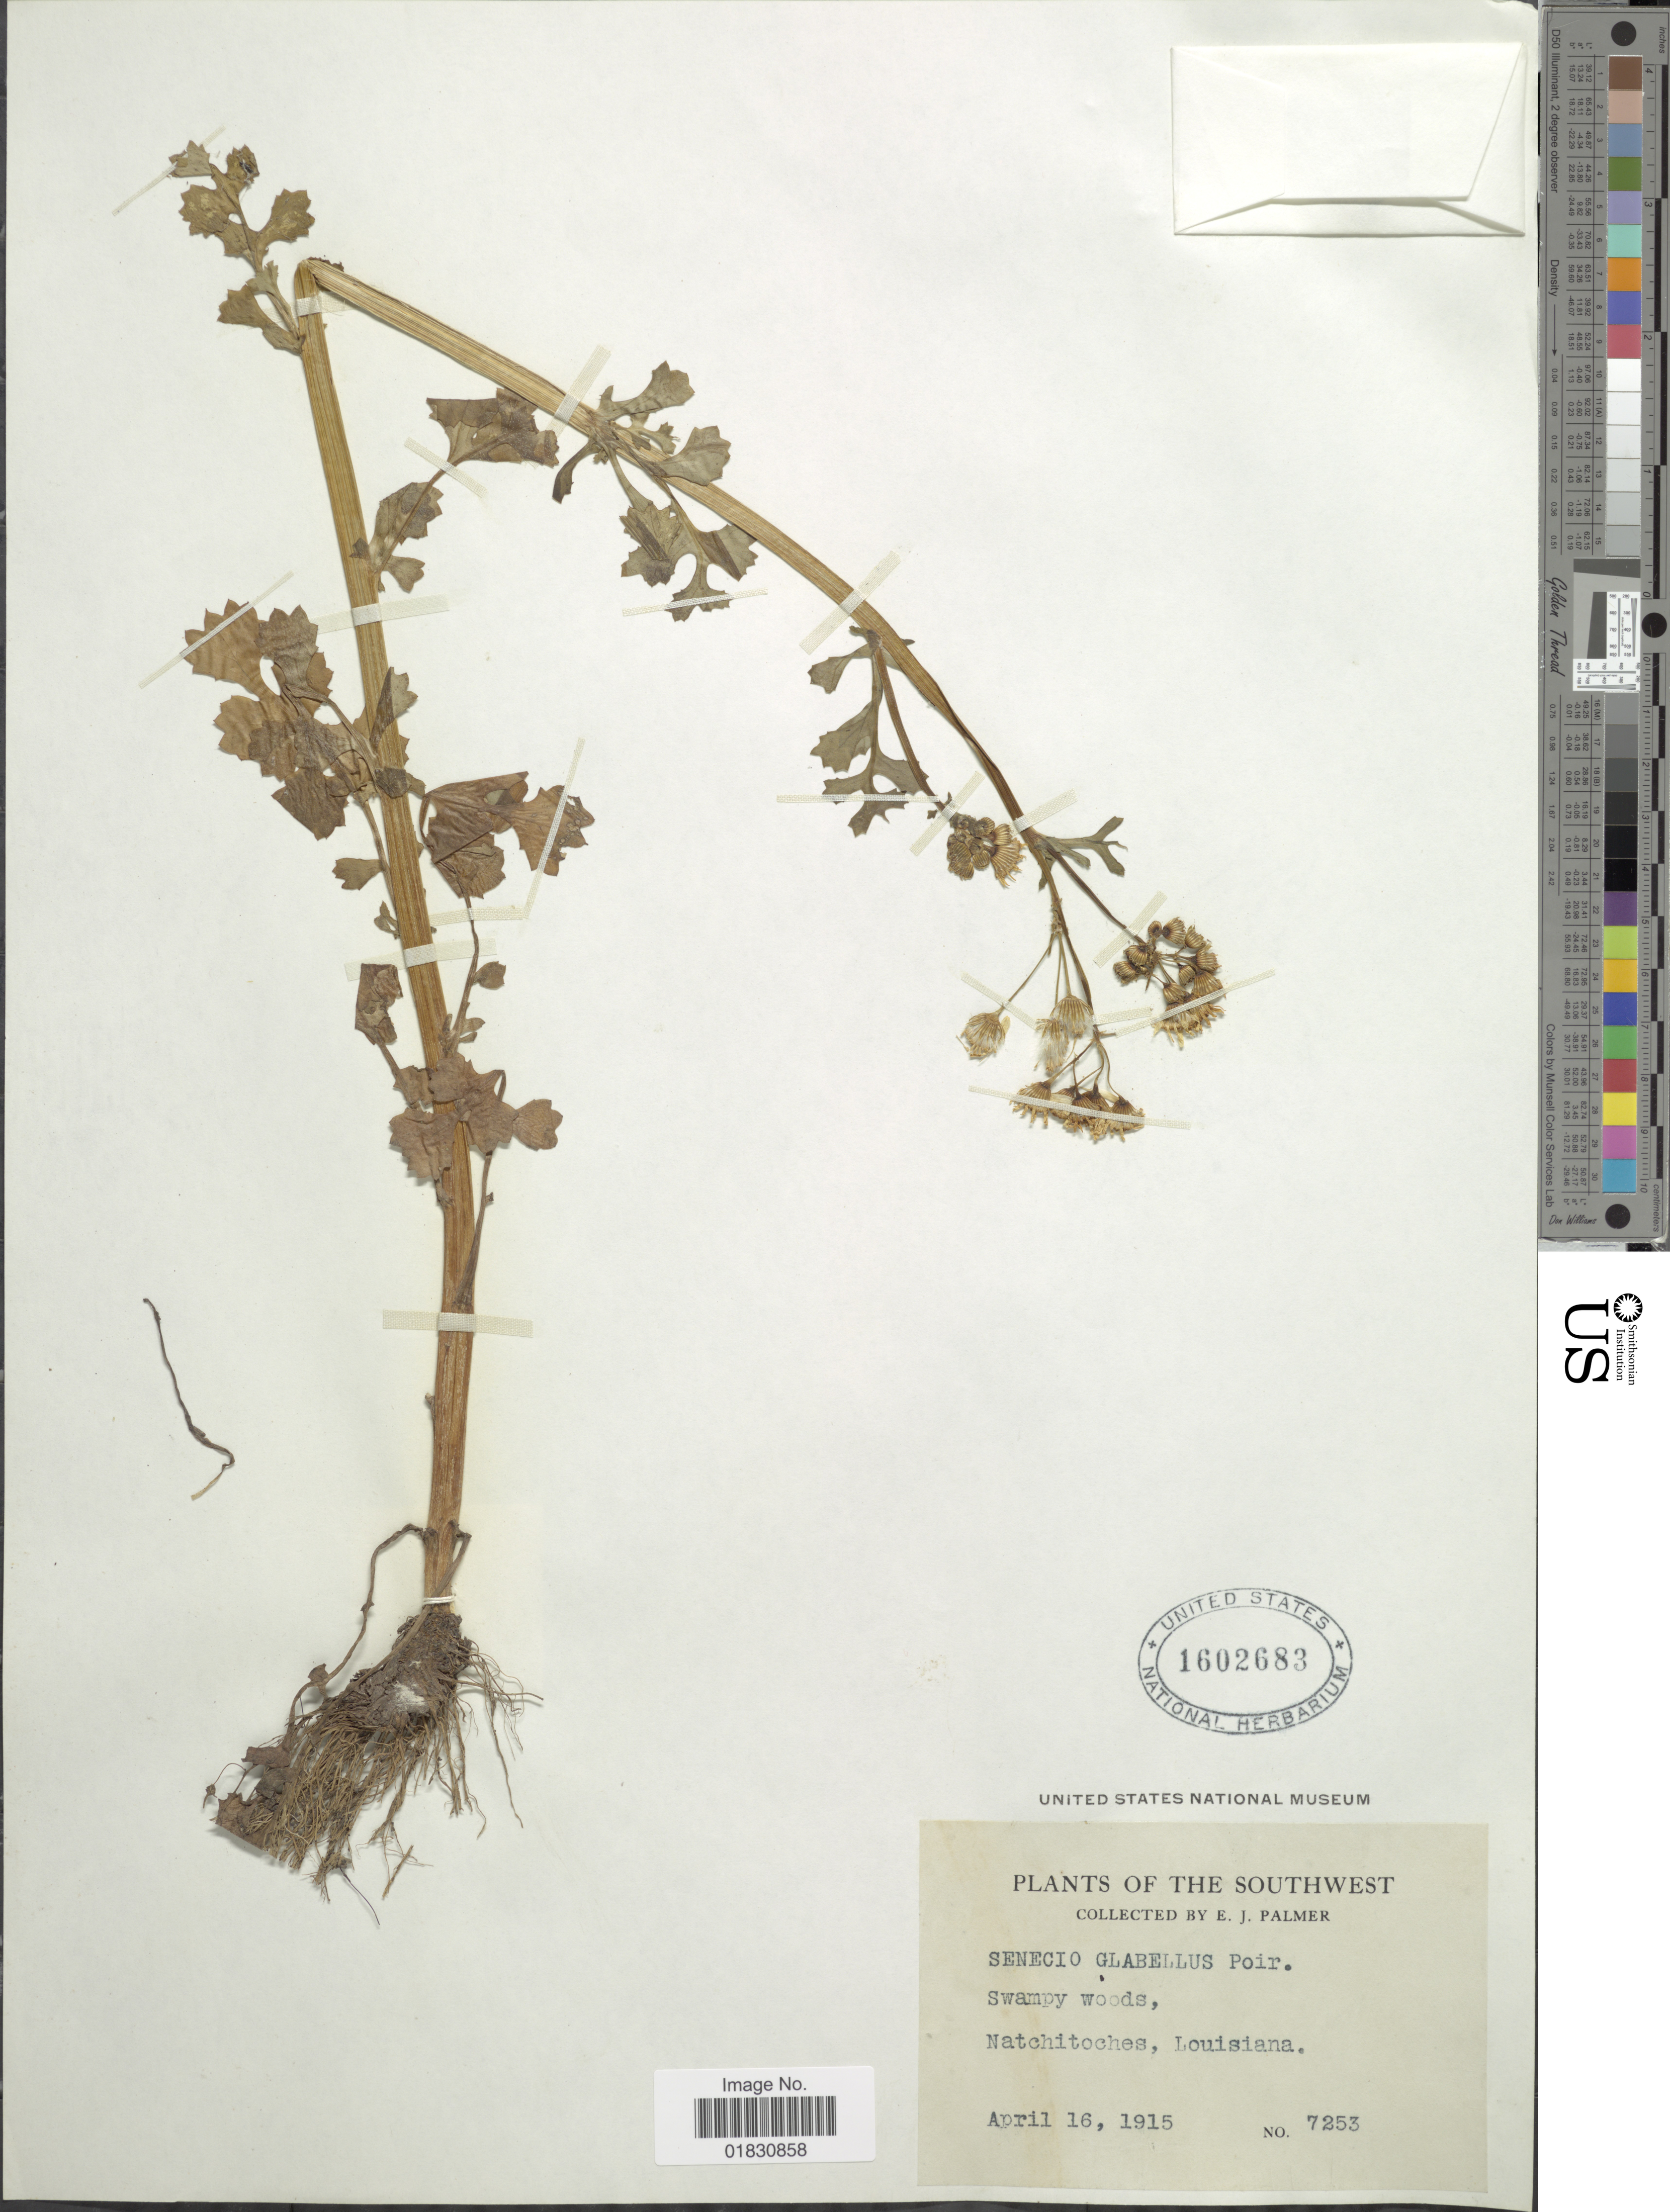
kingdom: Plantae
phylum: Tracheophyta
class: Magnoliopsida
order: Asterales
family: Asteraceae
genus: Packera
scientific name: Packera glabella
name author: (Poir.) C. Jeffrey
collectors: E. L. Palmer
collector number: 7253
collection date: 1915-04-16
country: United States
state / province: Louisiana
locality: Natchitoches, Louisiana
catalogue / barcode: US 1602683